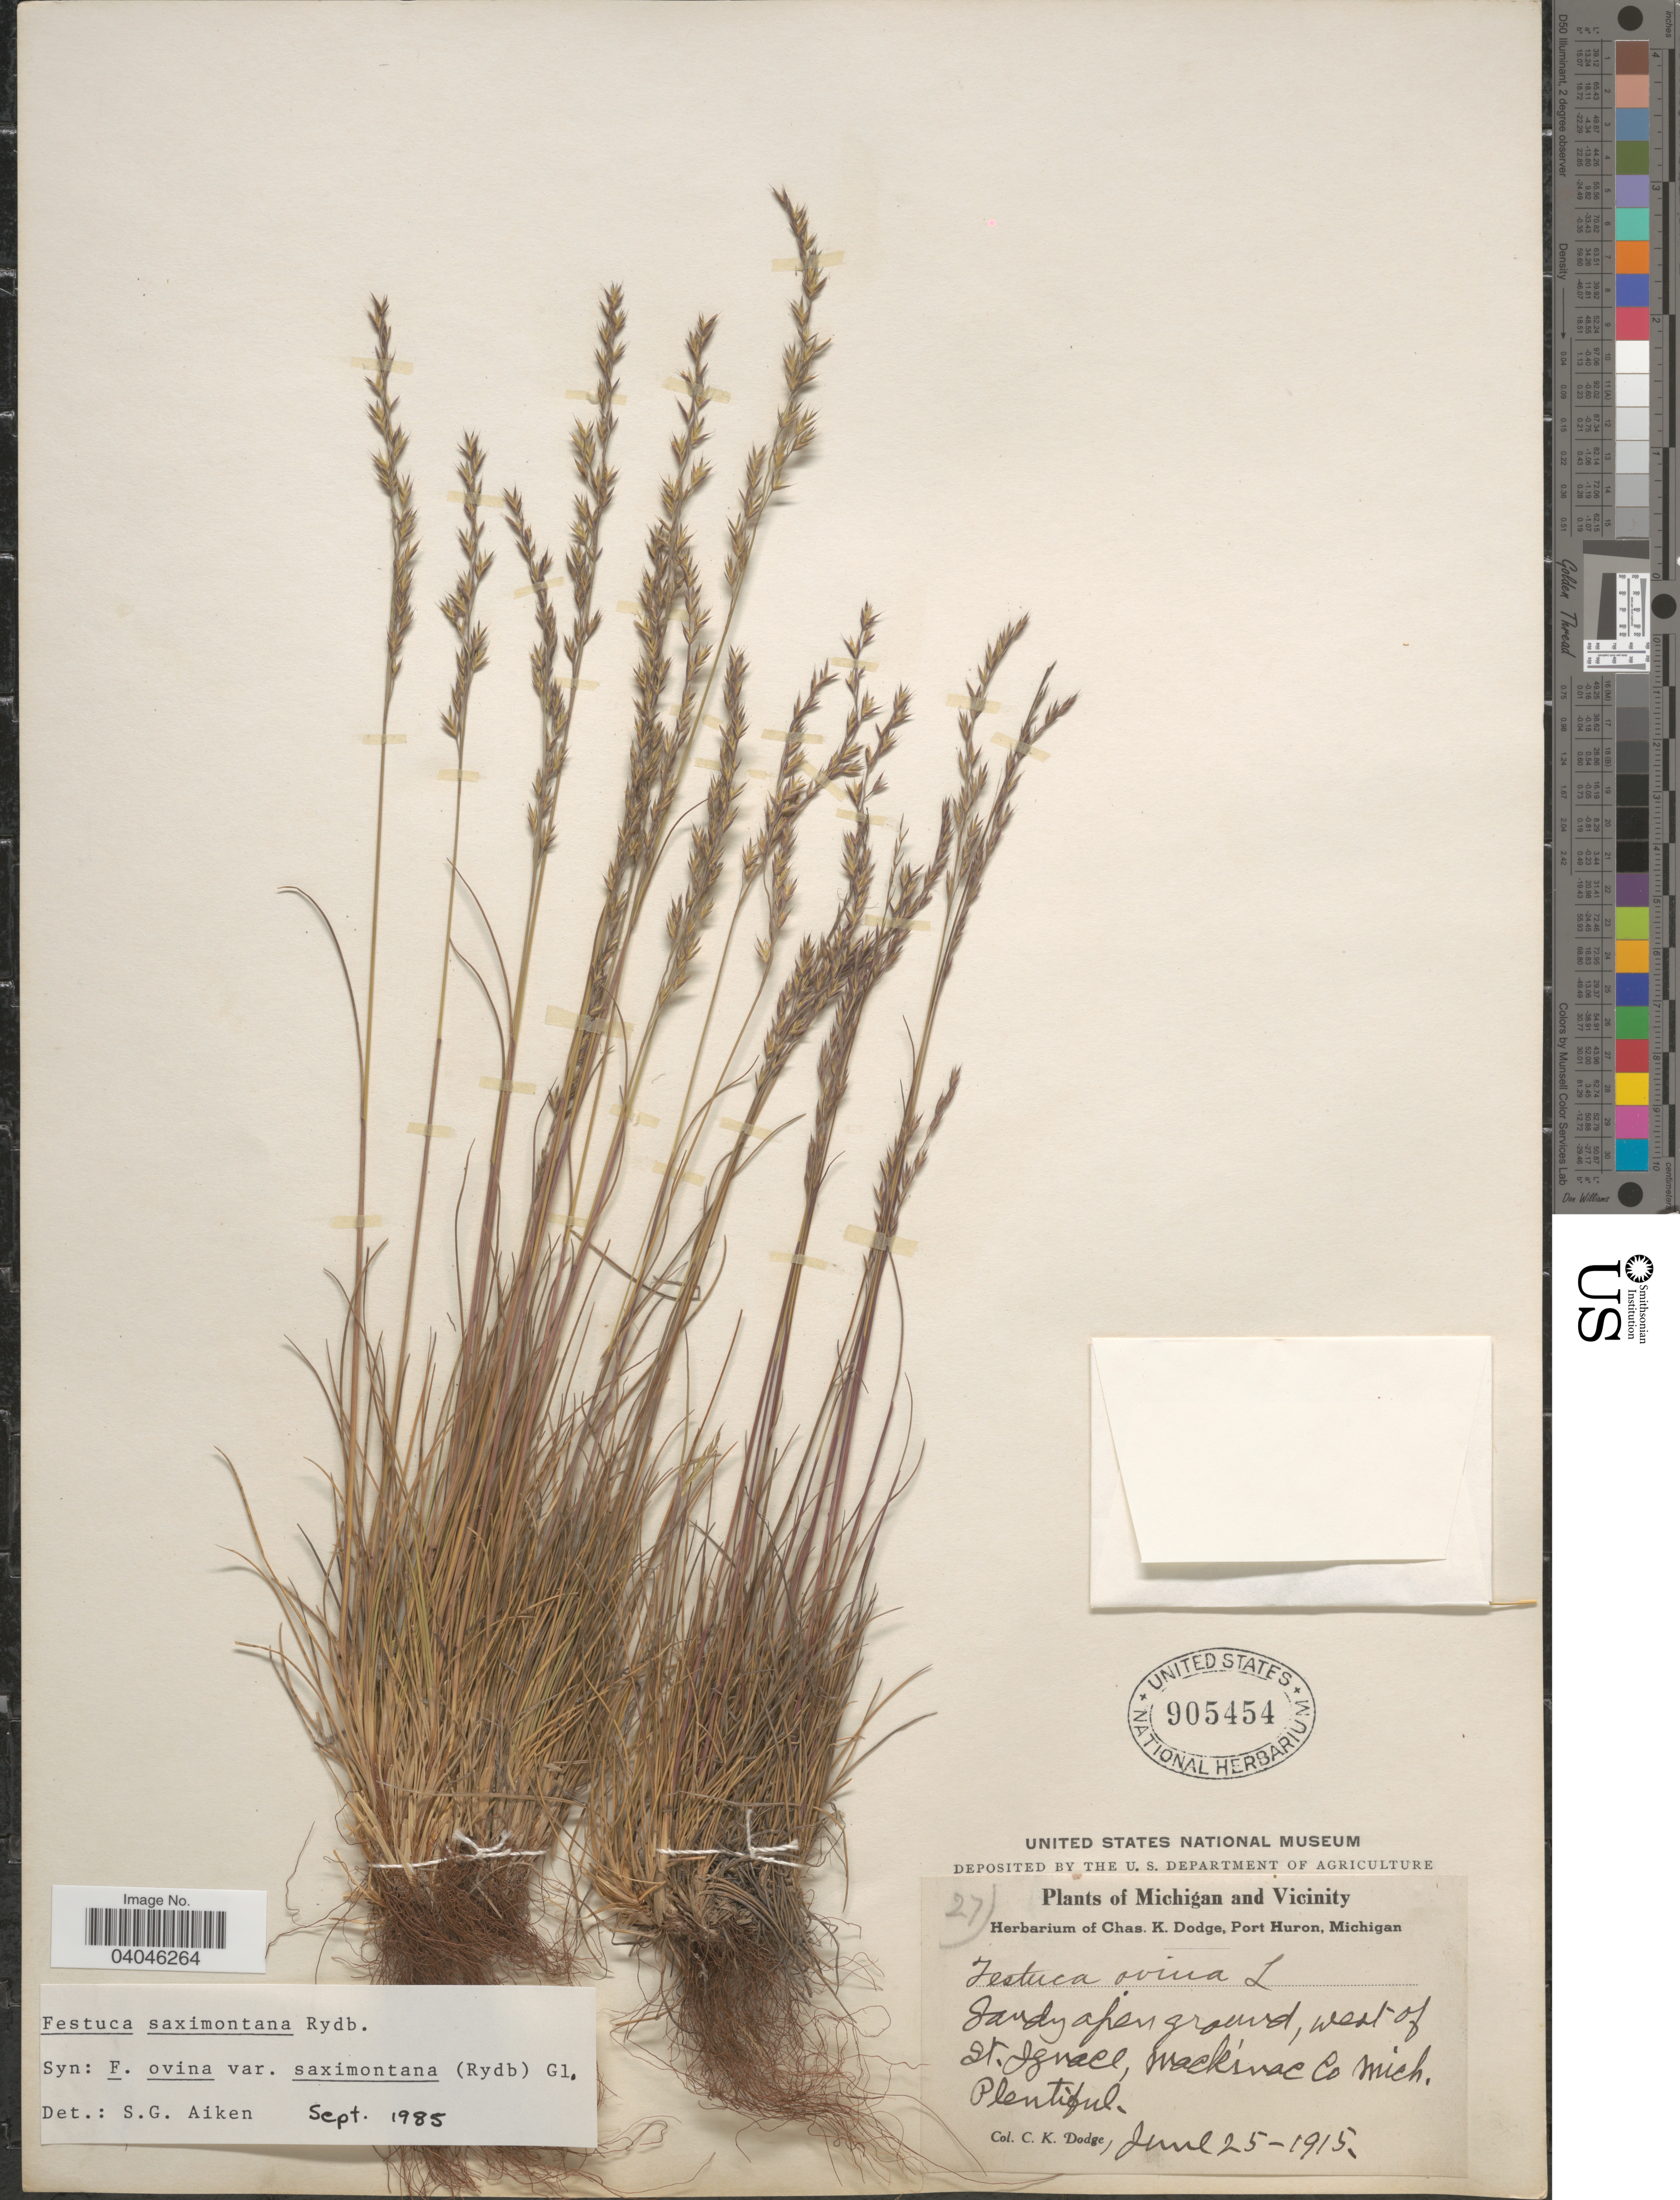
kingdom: Plantae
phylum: Tracheophyta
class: Liliopsida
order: Poales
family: Poaceae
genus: Festuca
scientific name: Festuca saximontana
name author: Rydb.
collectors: C. Dodge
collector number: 27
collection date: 1915-06-25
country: United States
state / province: Michigan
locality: Michigan and Vicinity. West of St. Ignace, Mackinac Co.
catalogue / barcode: US 905454